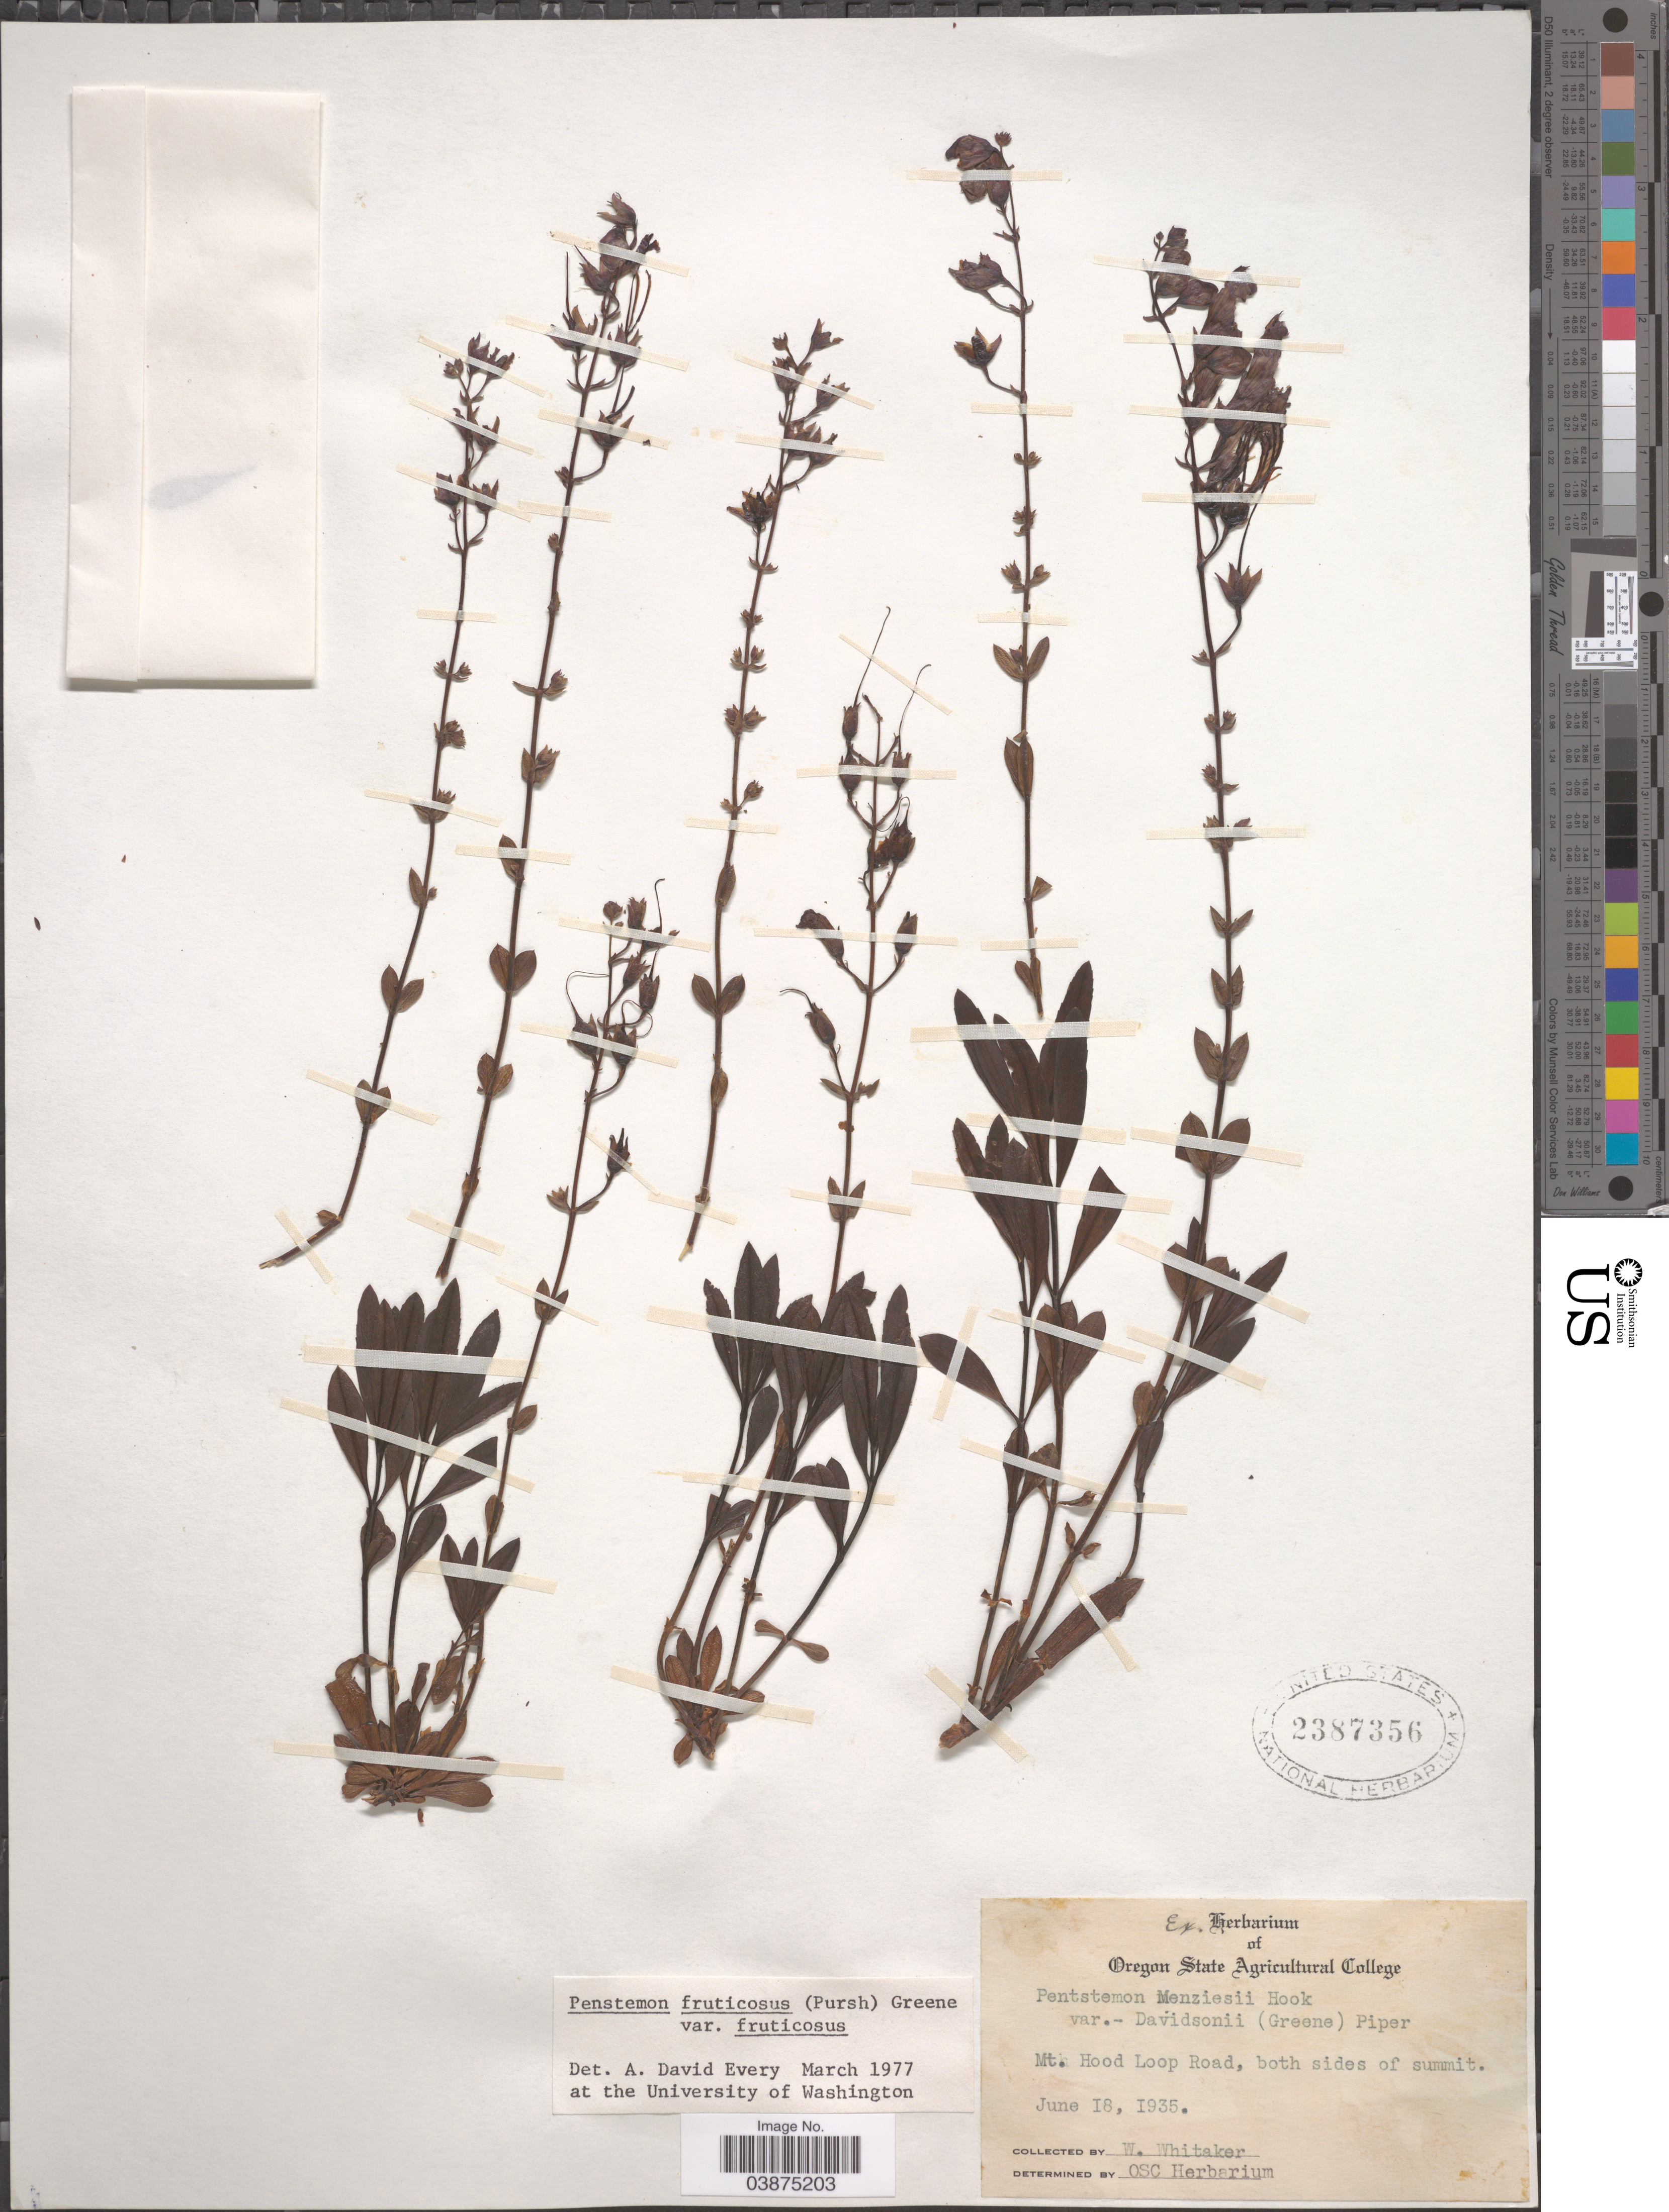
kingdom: Plantae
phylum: Tracheophyta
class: Magnoliopsida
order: Lamiales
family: Plantaginaceae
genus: Penstemon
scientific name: Penstemon fruticosus var. fruticosus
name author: (Pursh) Greene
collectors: W. Whitaker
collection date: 1935-06-18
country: United States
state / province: Oregon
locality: Mt. Hood Loop Road, both sides of summit.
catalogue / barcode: US 2387356